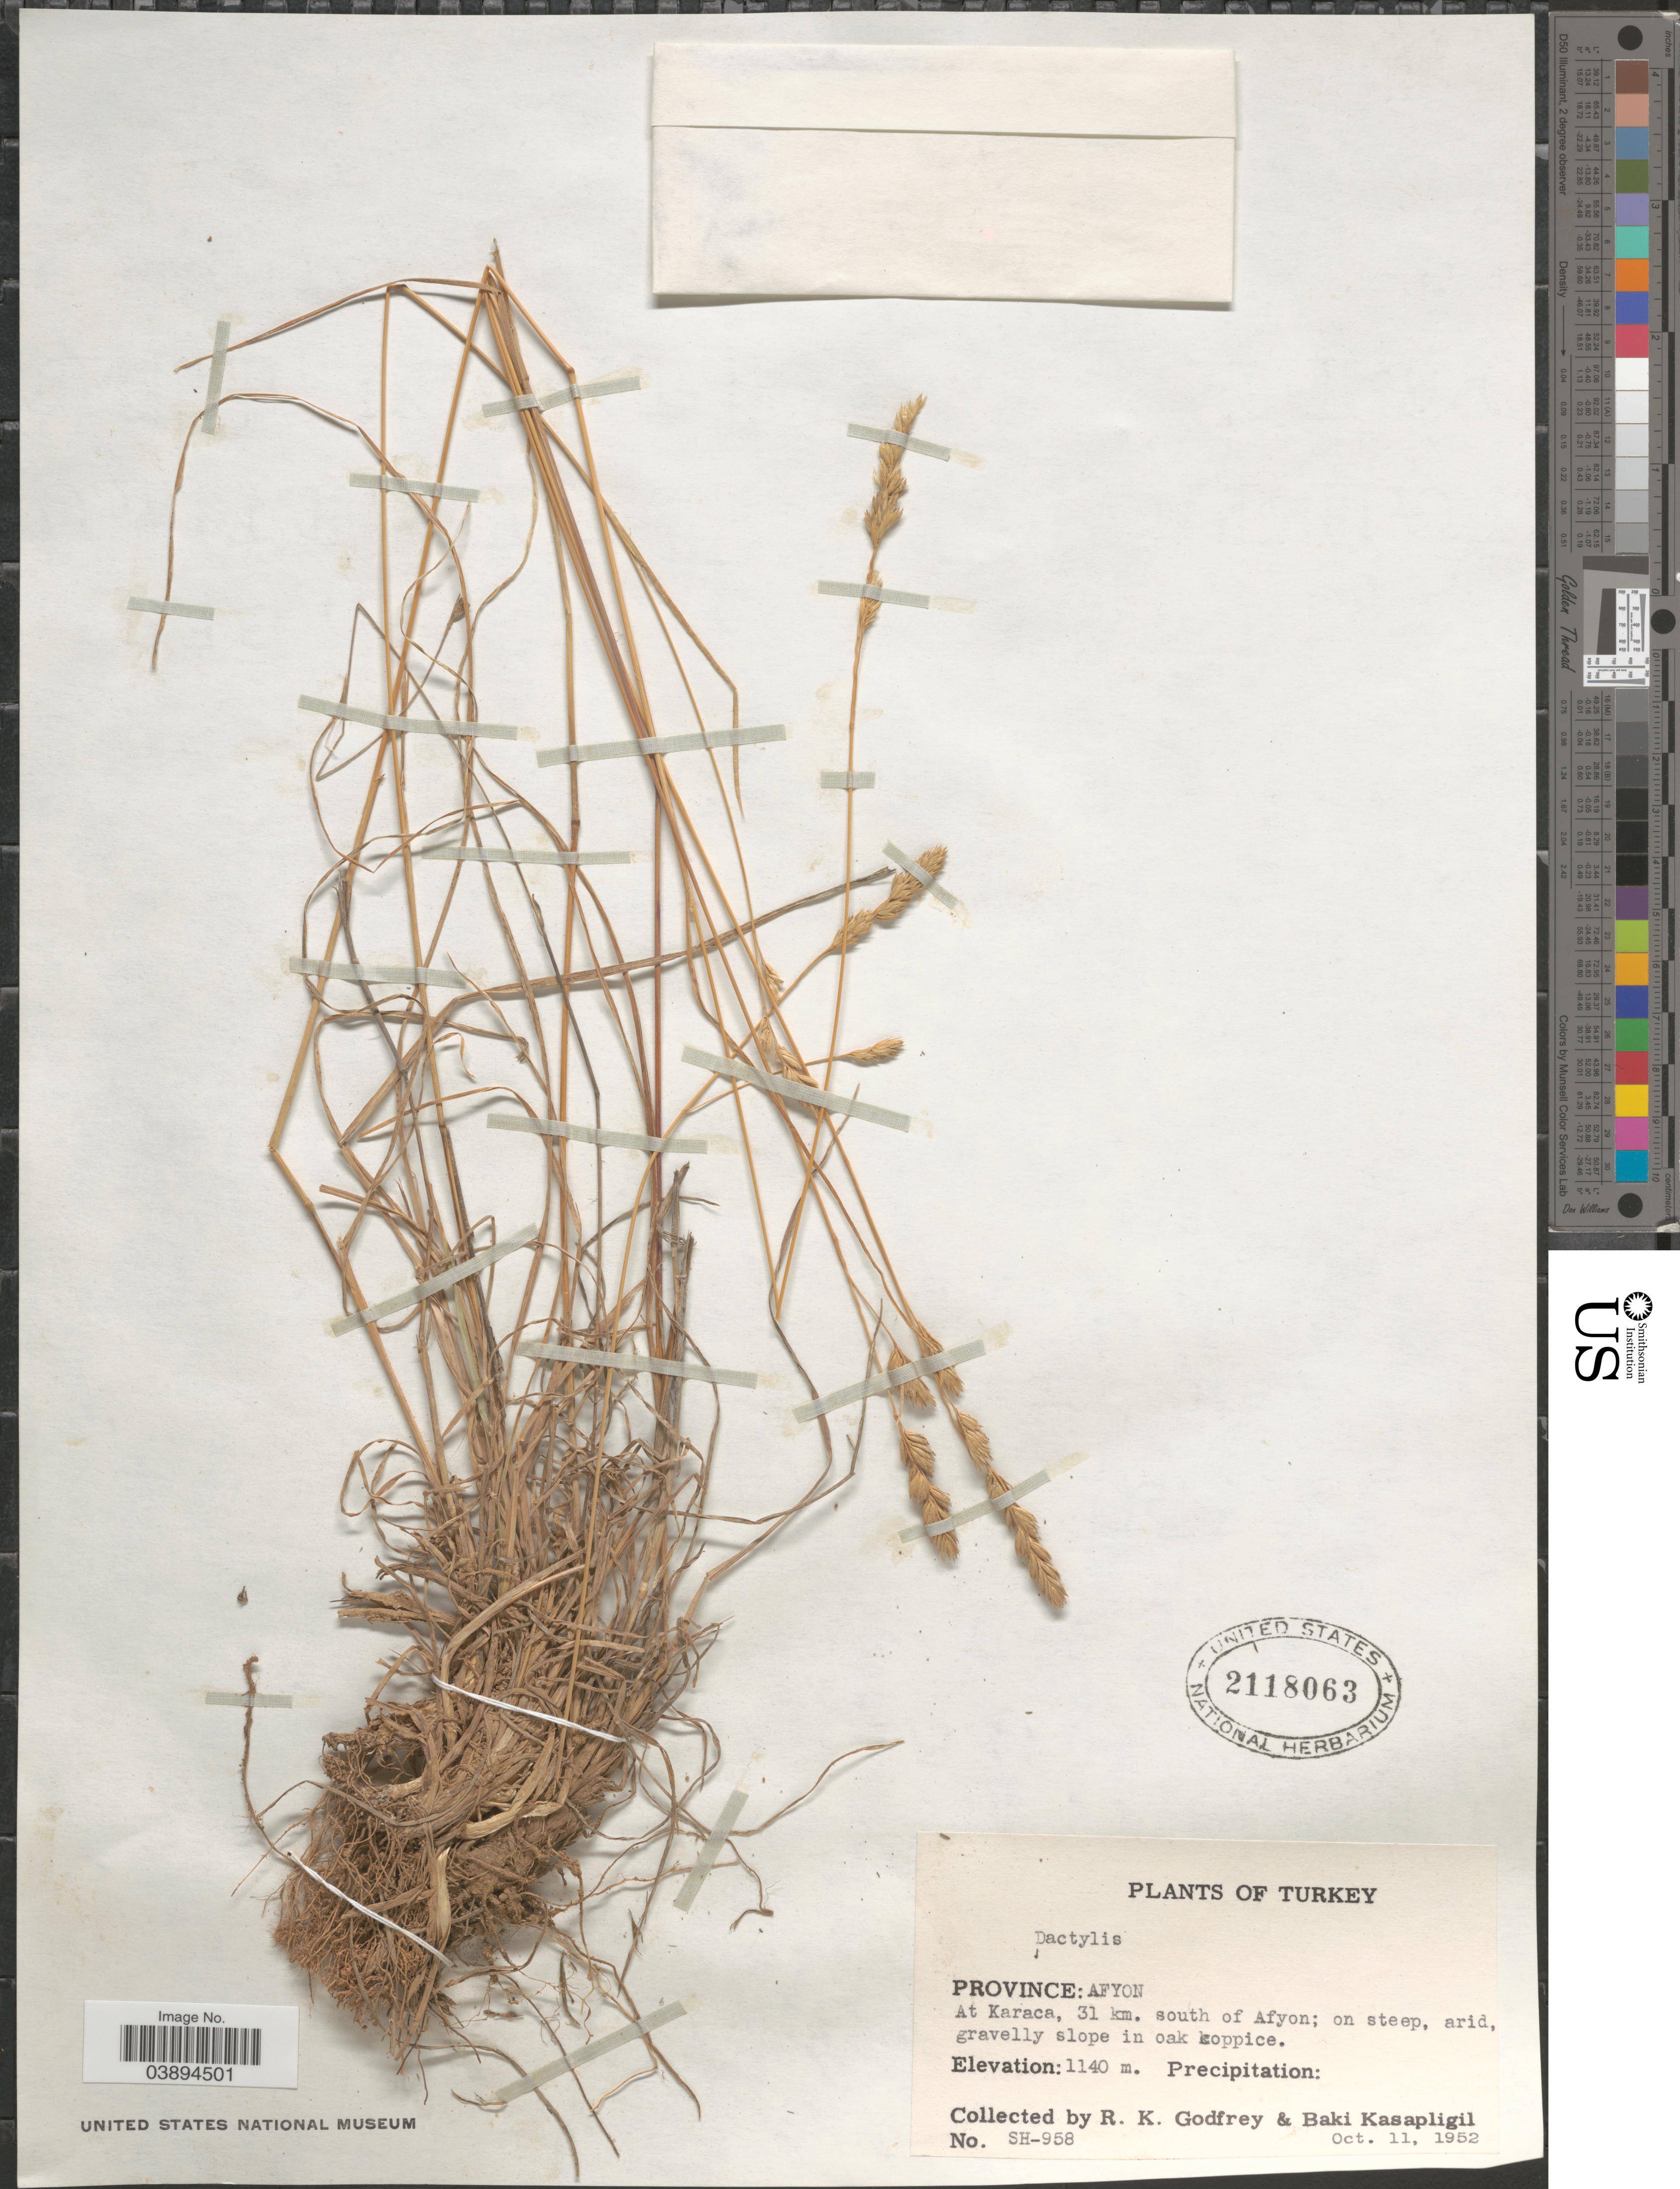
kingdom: Plantae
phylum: Tracheophyta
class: Liliopsida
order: Poales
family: Poaceae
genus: Dactylis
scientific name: Dactylis sp.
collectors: R. K. Godfrey & B. Kasapligil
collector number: SH-958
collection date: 1952-10-11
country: Turkey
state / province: Afyonkarahisar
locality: Province: Afyon. At Karaca, 31 km. south of Afyon; on steep, arid, gravelly slope in oak coppice.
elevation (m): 1140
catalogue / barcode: US 2118063